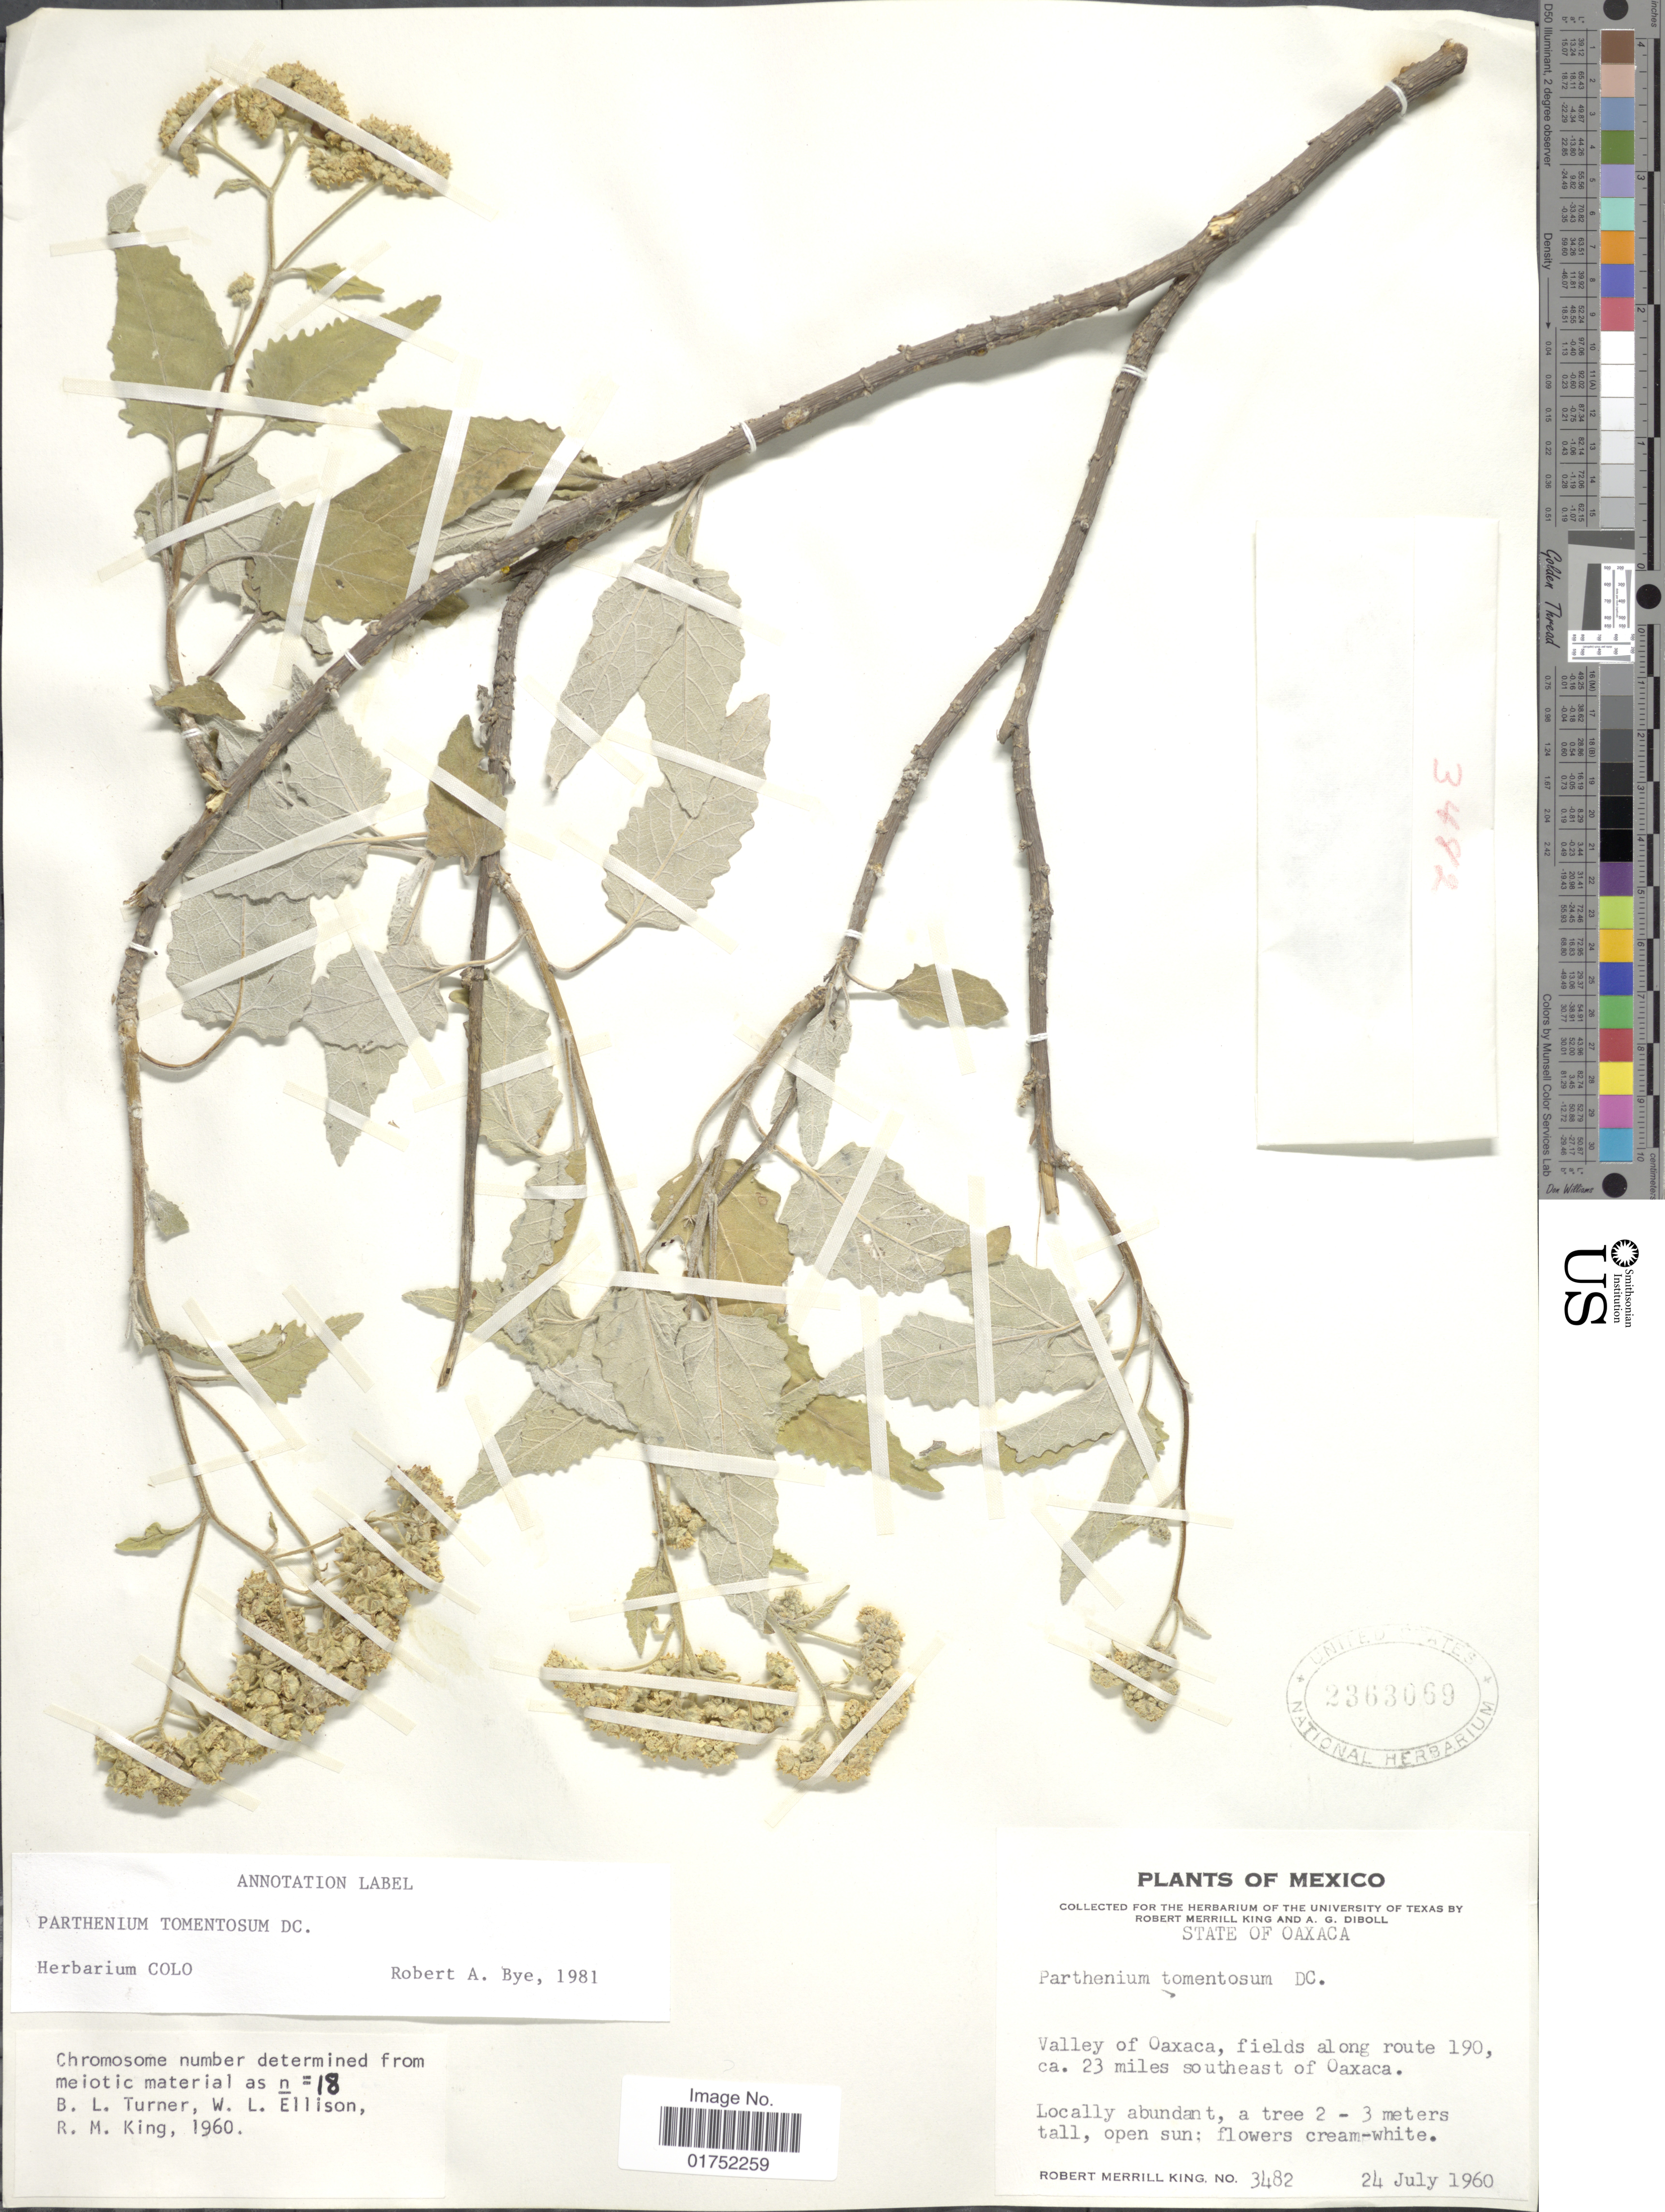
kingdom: Plantae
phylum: Tracheophyta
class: Magnoliopsida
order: Asterales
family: Asteraceae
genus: Parthenium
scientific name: Parthenium tomentosum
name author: DC.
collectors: R. M. King & A. Diboll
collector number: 3482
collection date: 1960-07-24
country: Mexico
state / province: Oaxaca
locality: Valley of Oaxaca, fields along route 190, ca 23 miles southeast of Oaxaca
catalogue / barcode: US 2363069